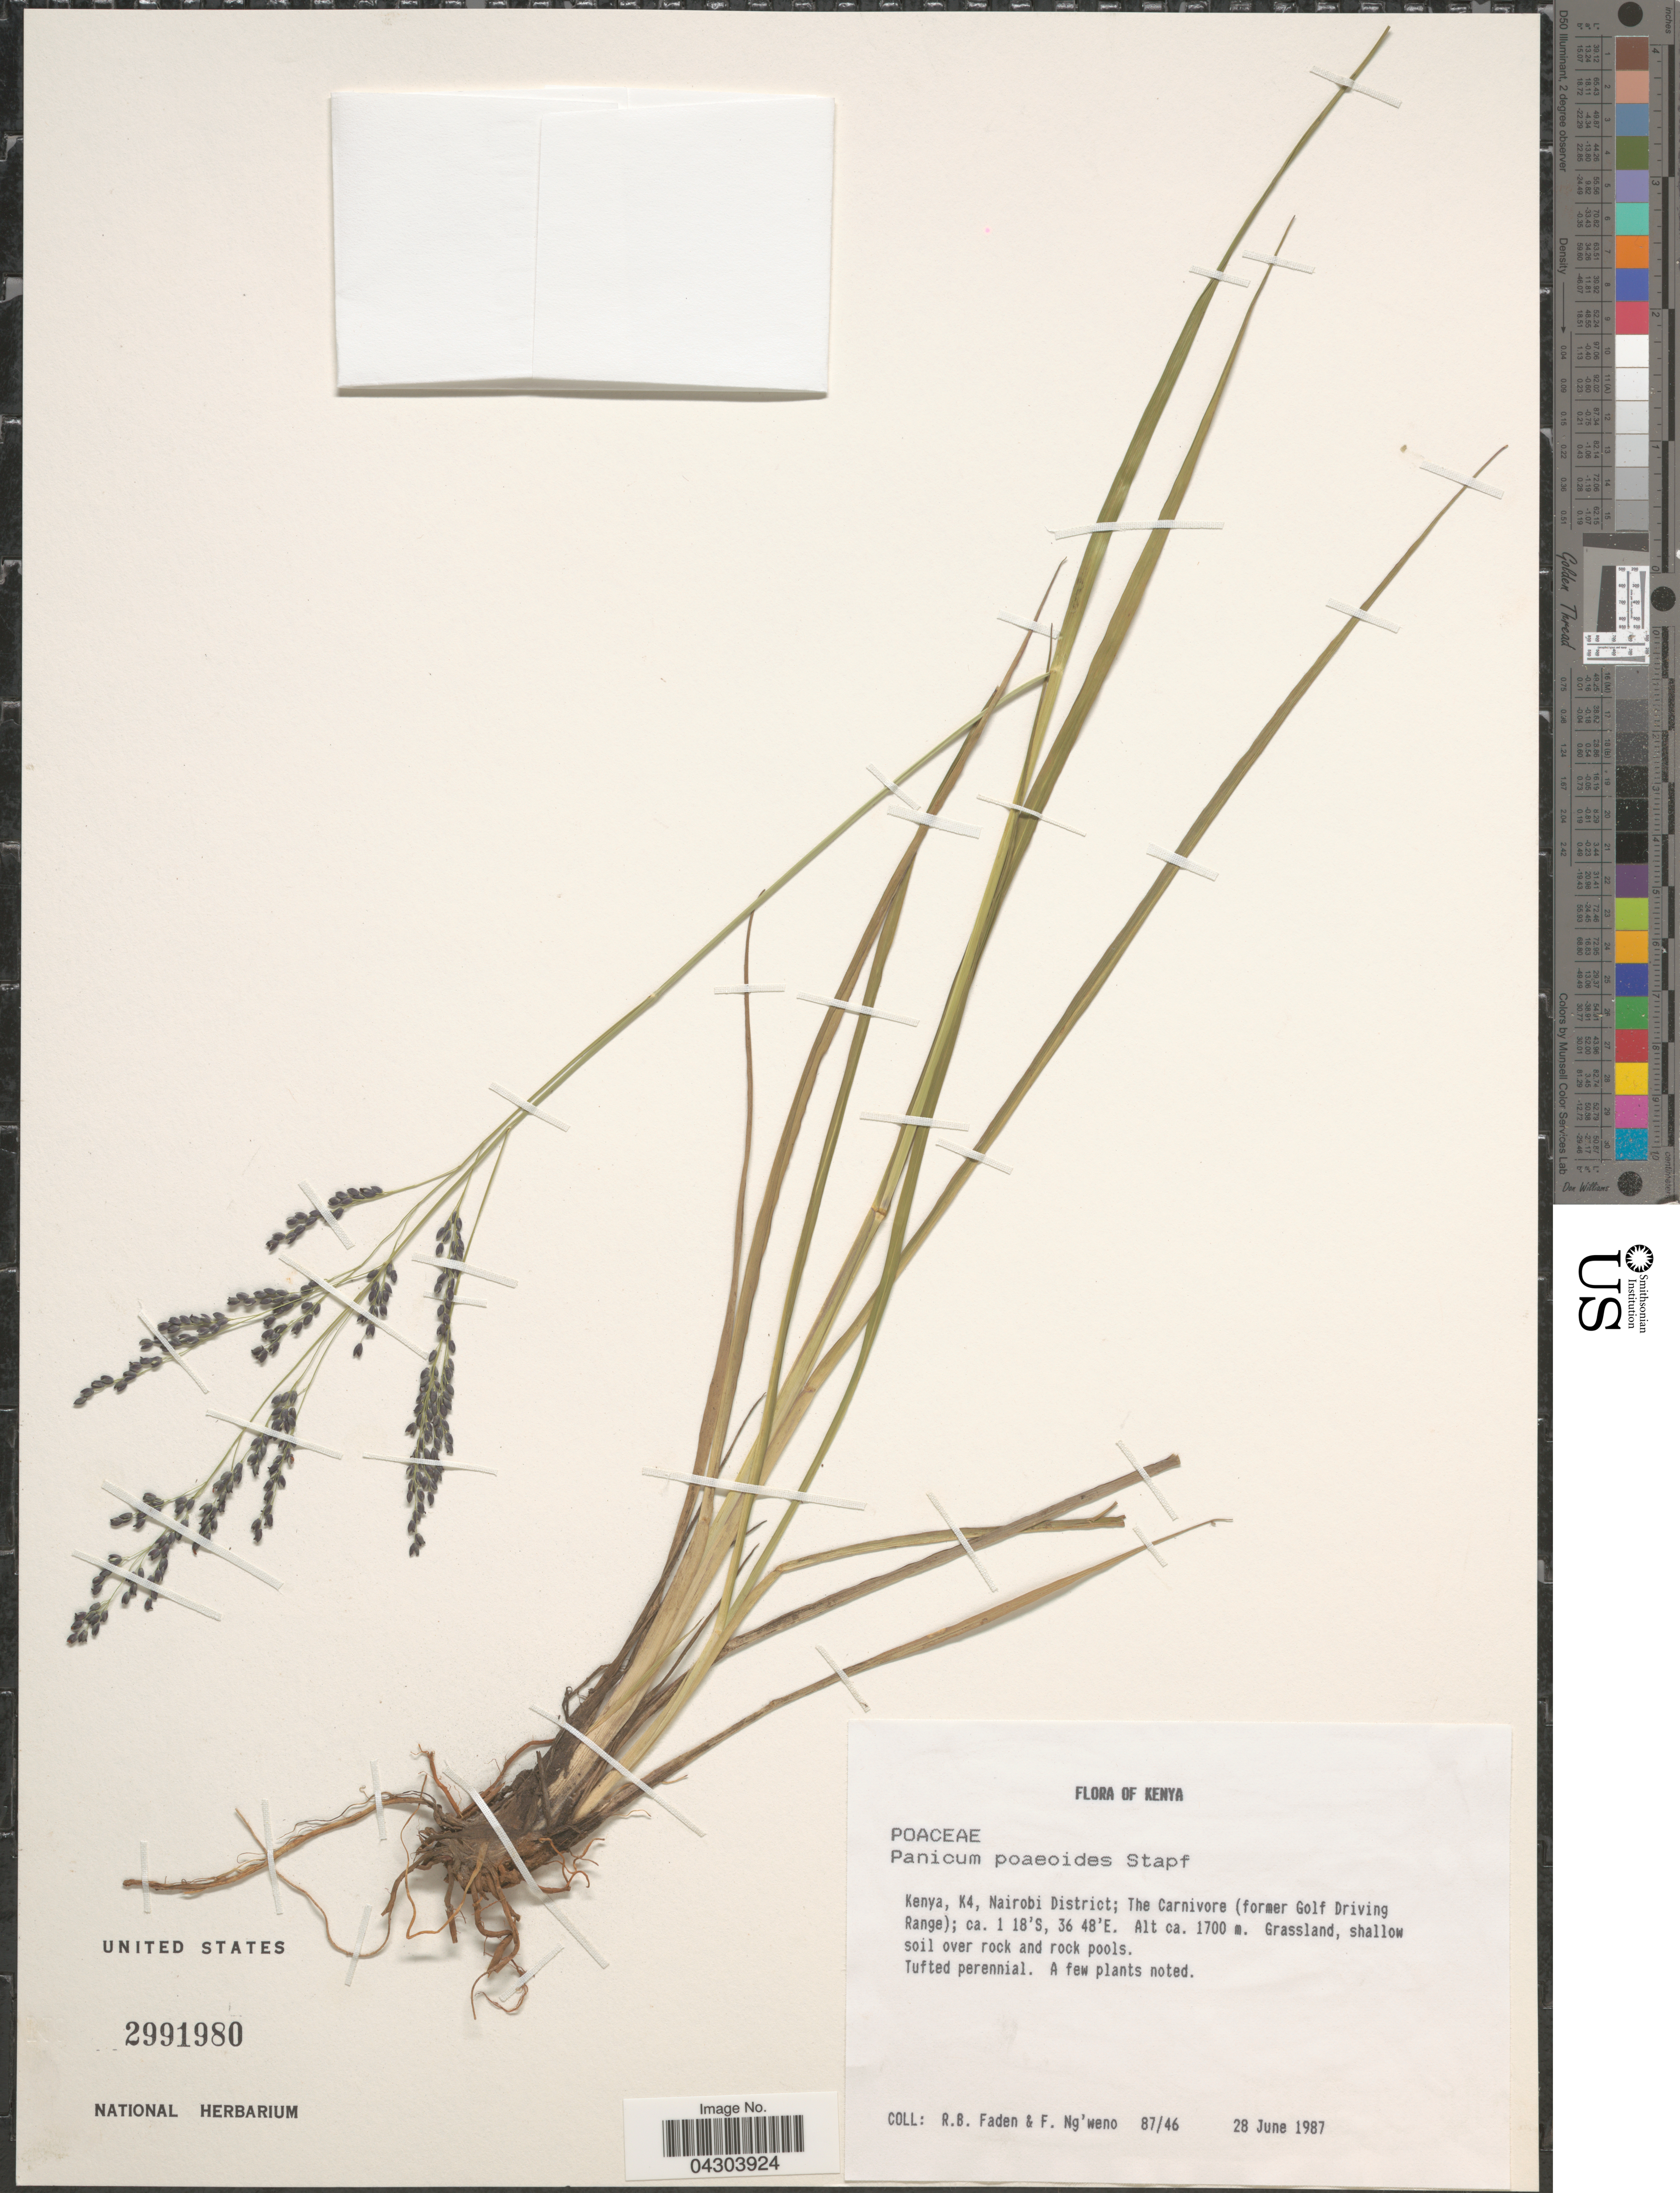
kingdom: Plantae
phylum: Tracheophyta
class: Liliopsida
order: Poales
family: Poaceae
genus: Panicum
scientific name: Panicum pooides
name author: Stapf in Prain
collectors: R. B. Faden & F. Ng'weno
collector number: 87/46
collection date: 1987-06-28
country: Kenya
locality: K4, Nairobi District; The Carnivore (former Golf Driving Range).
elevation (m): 1700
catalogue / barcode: US 2991980